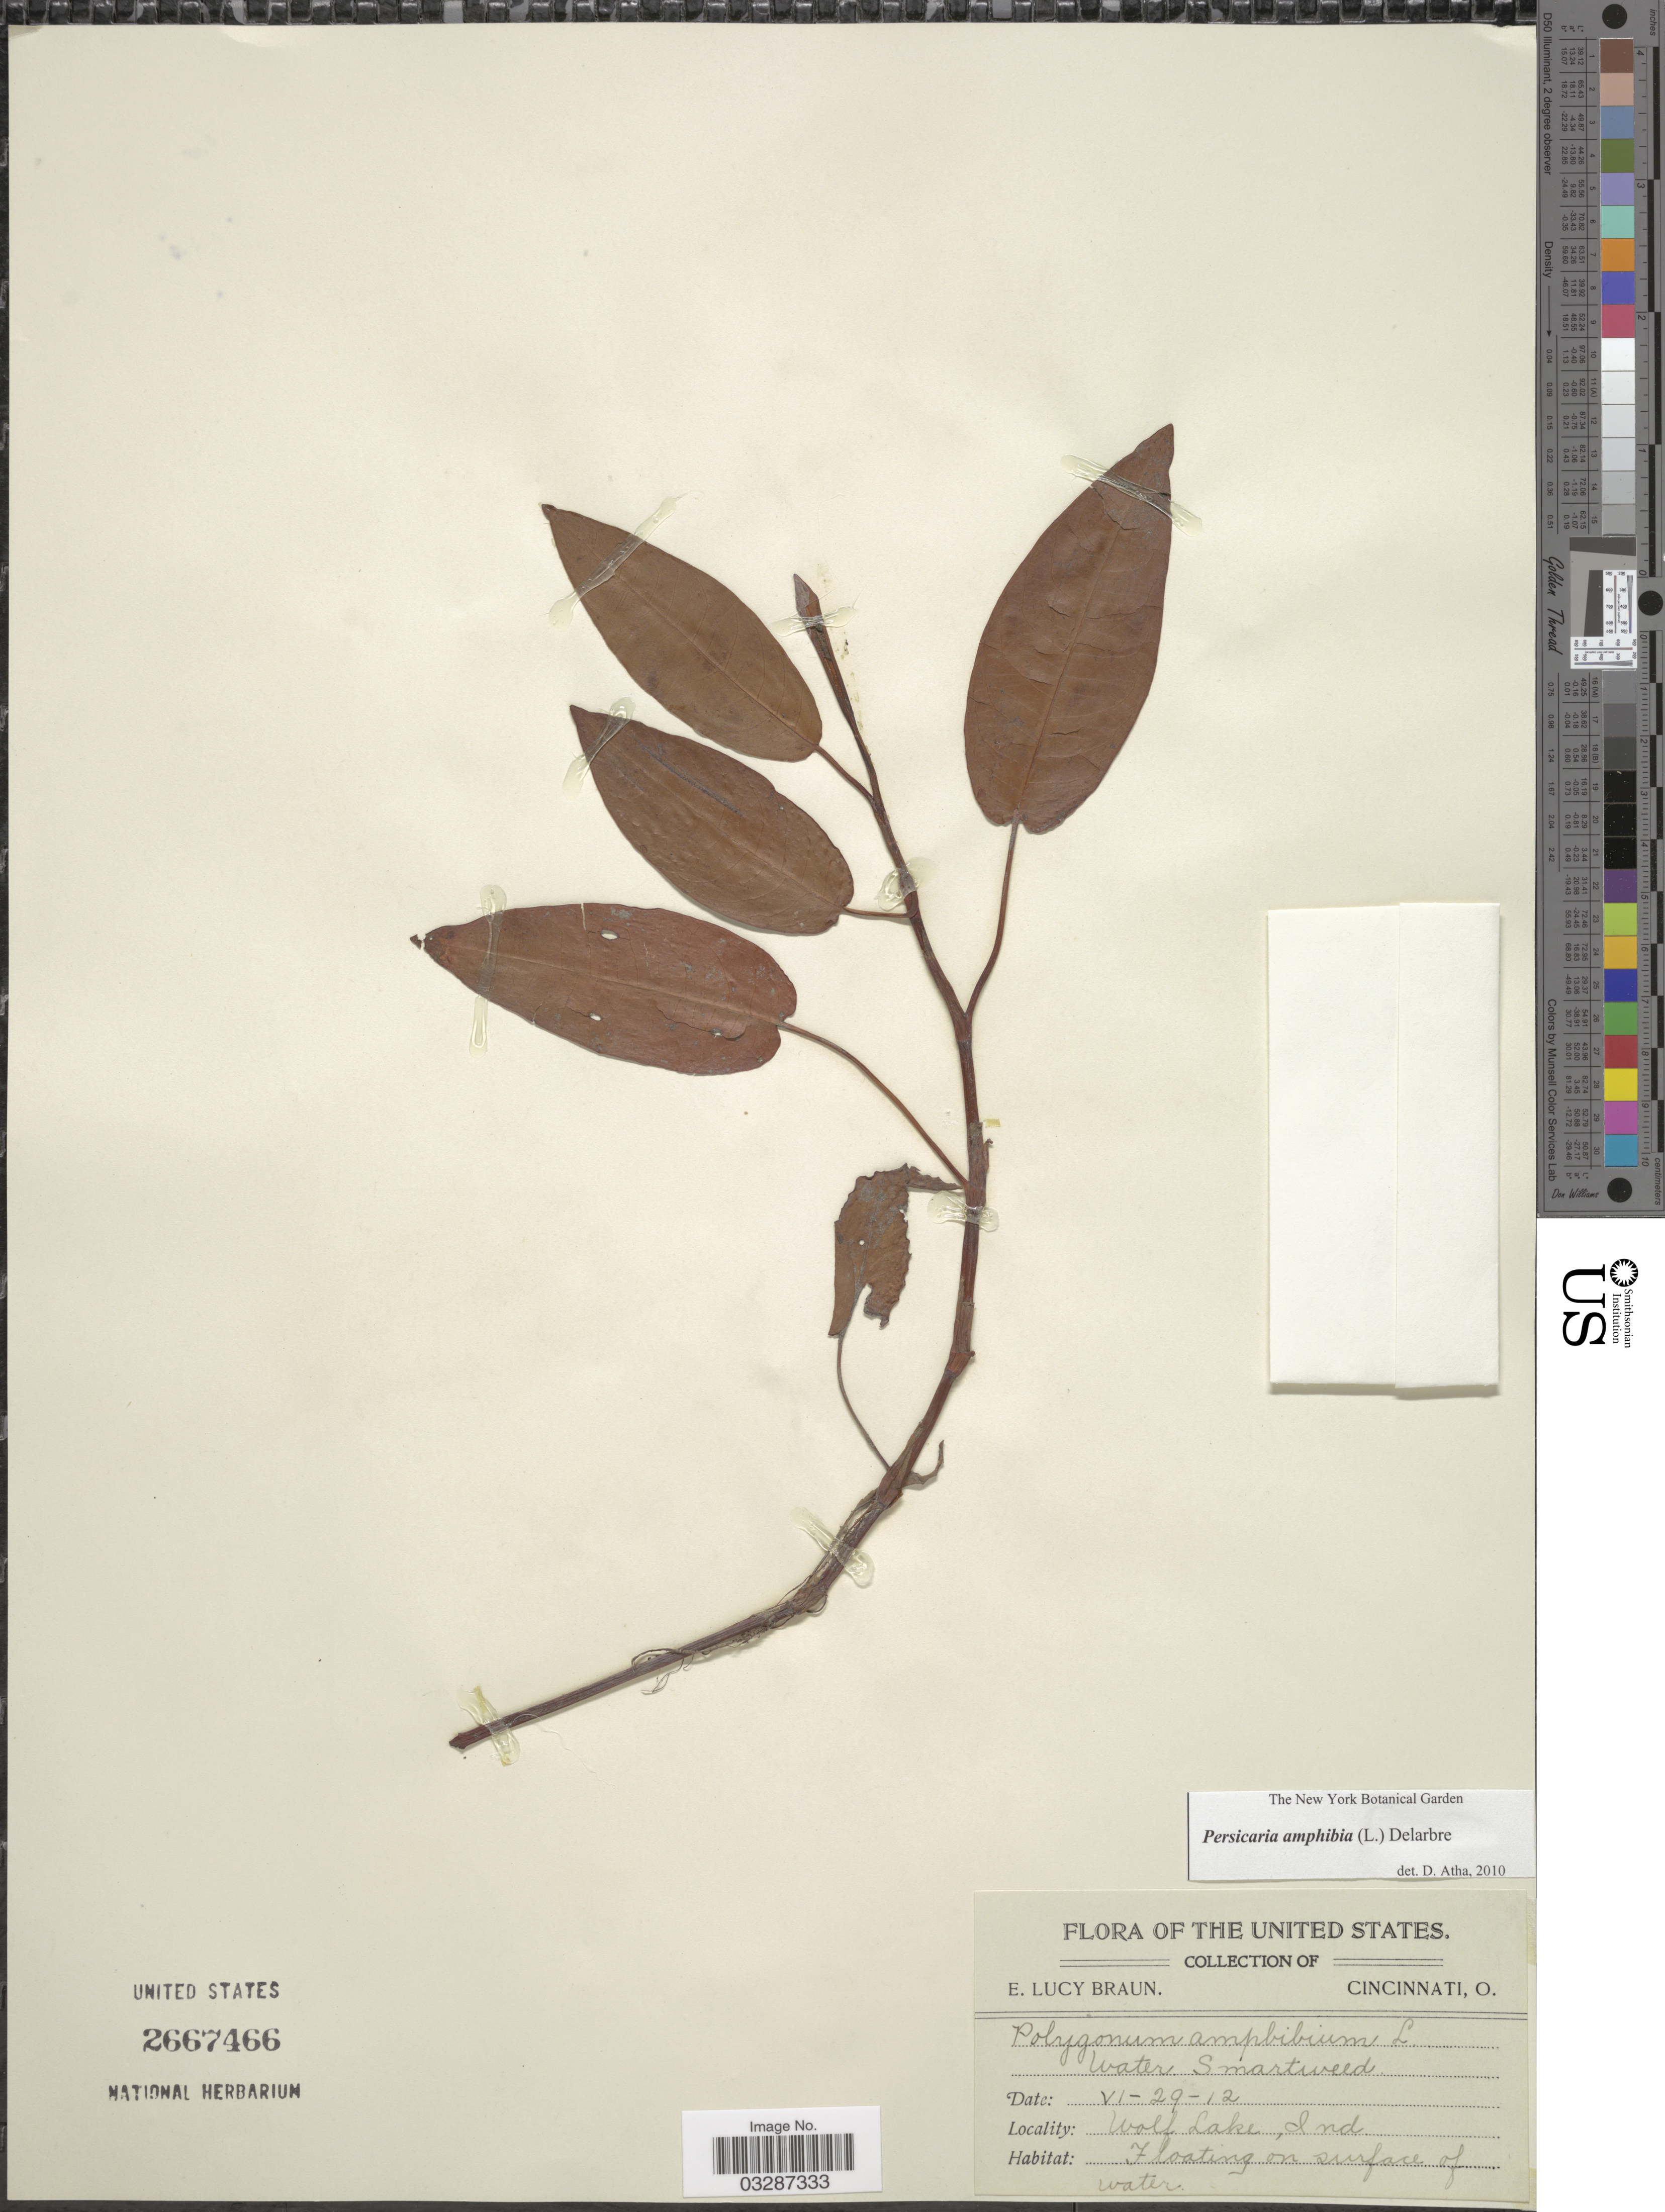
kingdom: Plantae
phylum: Tracheophyta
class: Magnoliopsida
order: Caryophyllales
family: Polygonaceae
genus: Persicaria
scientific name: Persicaria amphibia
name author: (L.) Delarbre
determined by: Atha, D. E.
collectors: E. L. Braun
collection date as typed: Transcribed d/m/y: 29/6/12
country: United States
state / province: Indiana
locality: Wolf Lake.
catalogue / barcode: US 2667466